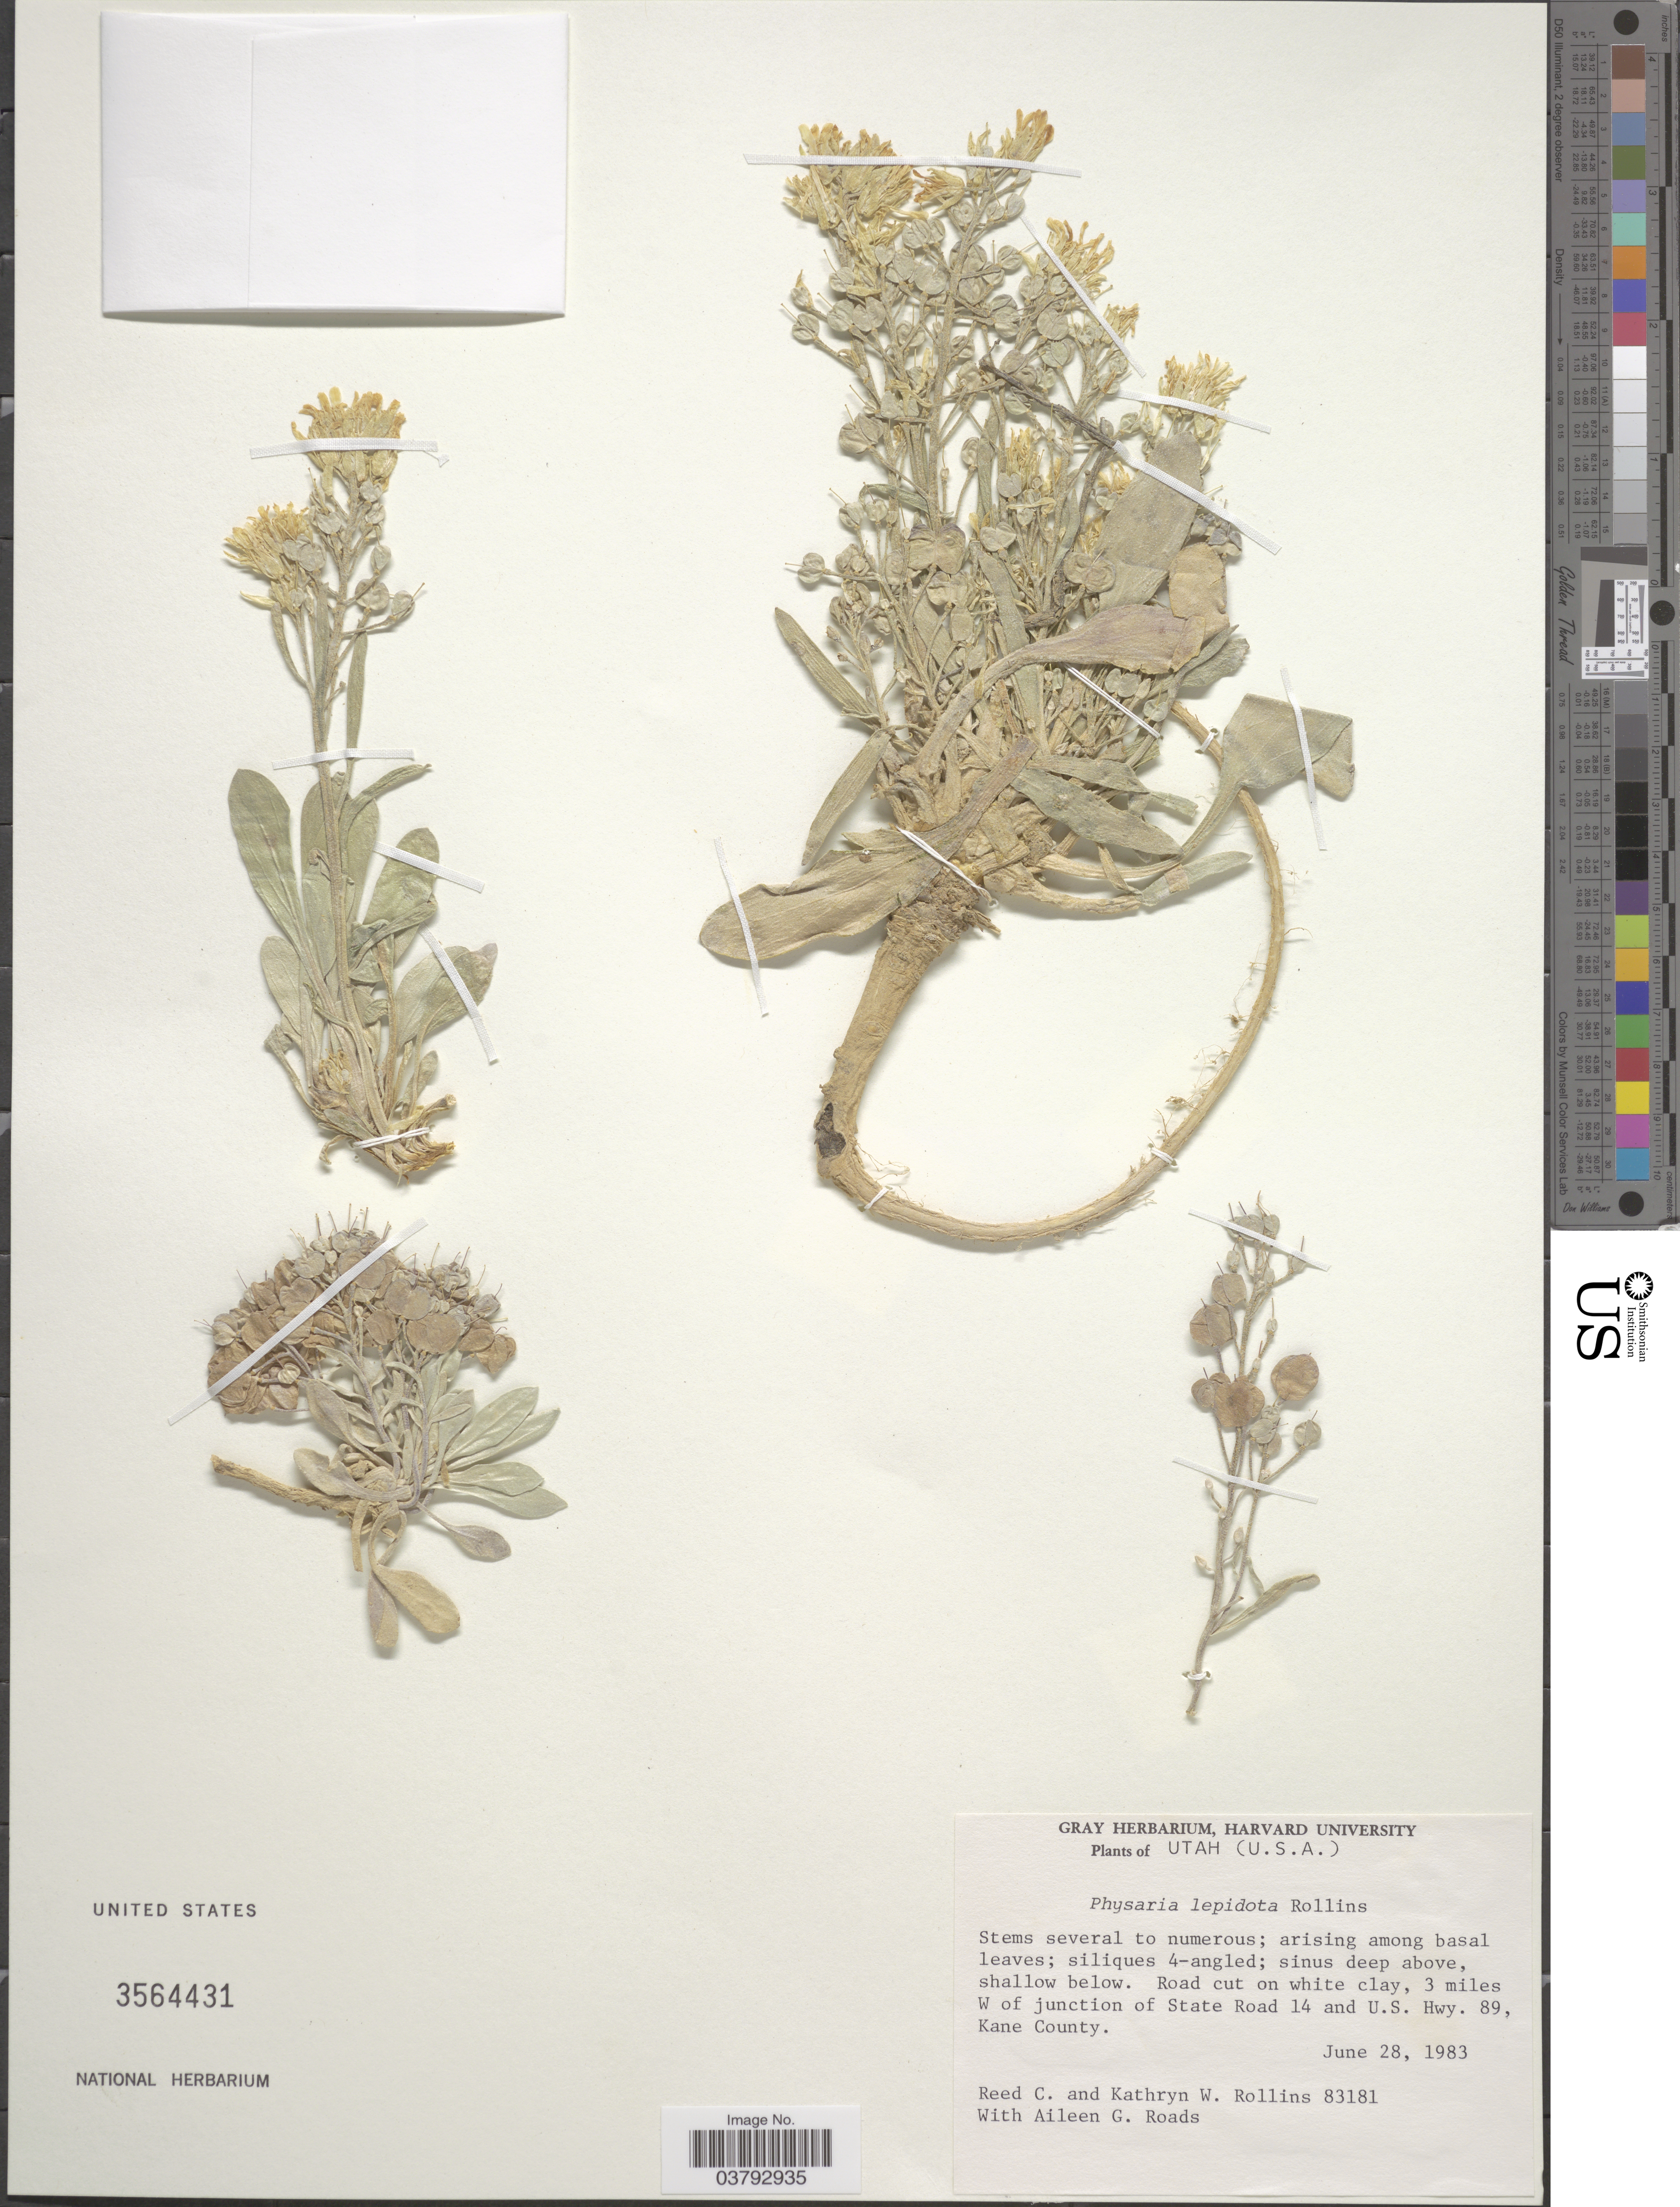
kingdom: Plantae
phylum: Tracheophyta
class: Magnoliopsida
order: Brassicales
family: Brassicaceae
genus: Physaria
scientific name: Physaria lepidota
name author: Rollins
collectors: R. C. Rollins, K. W. Rollins & A. Roads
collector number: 83181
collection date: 1983-06-28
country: United States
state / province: Utah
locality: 3 miles W of junction of State Road 14 and U. S. Hwy. 89, Kane County.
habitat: road-cut on white clay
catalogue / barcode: US 3564431